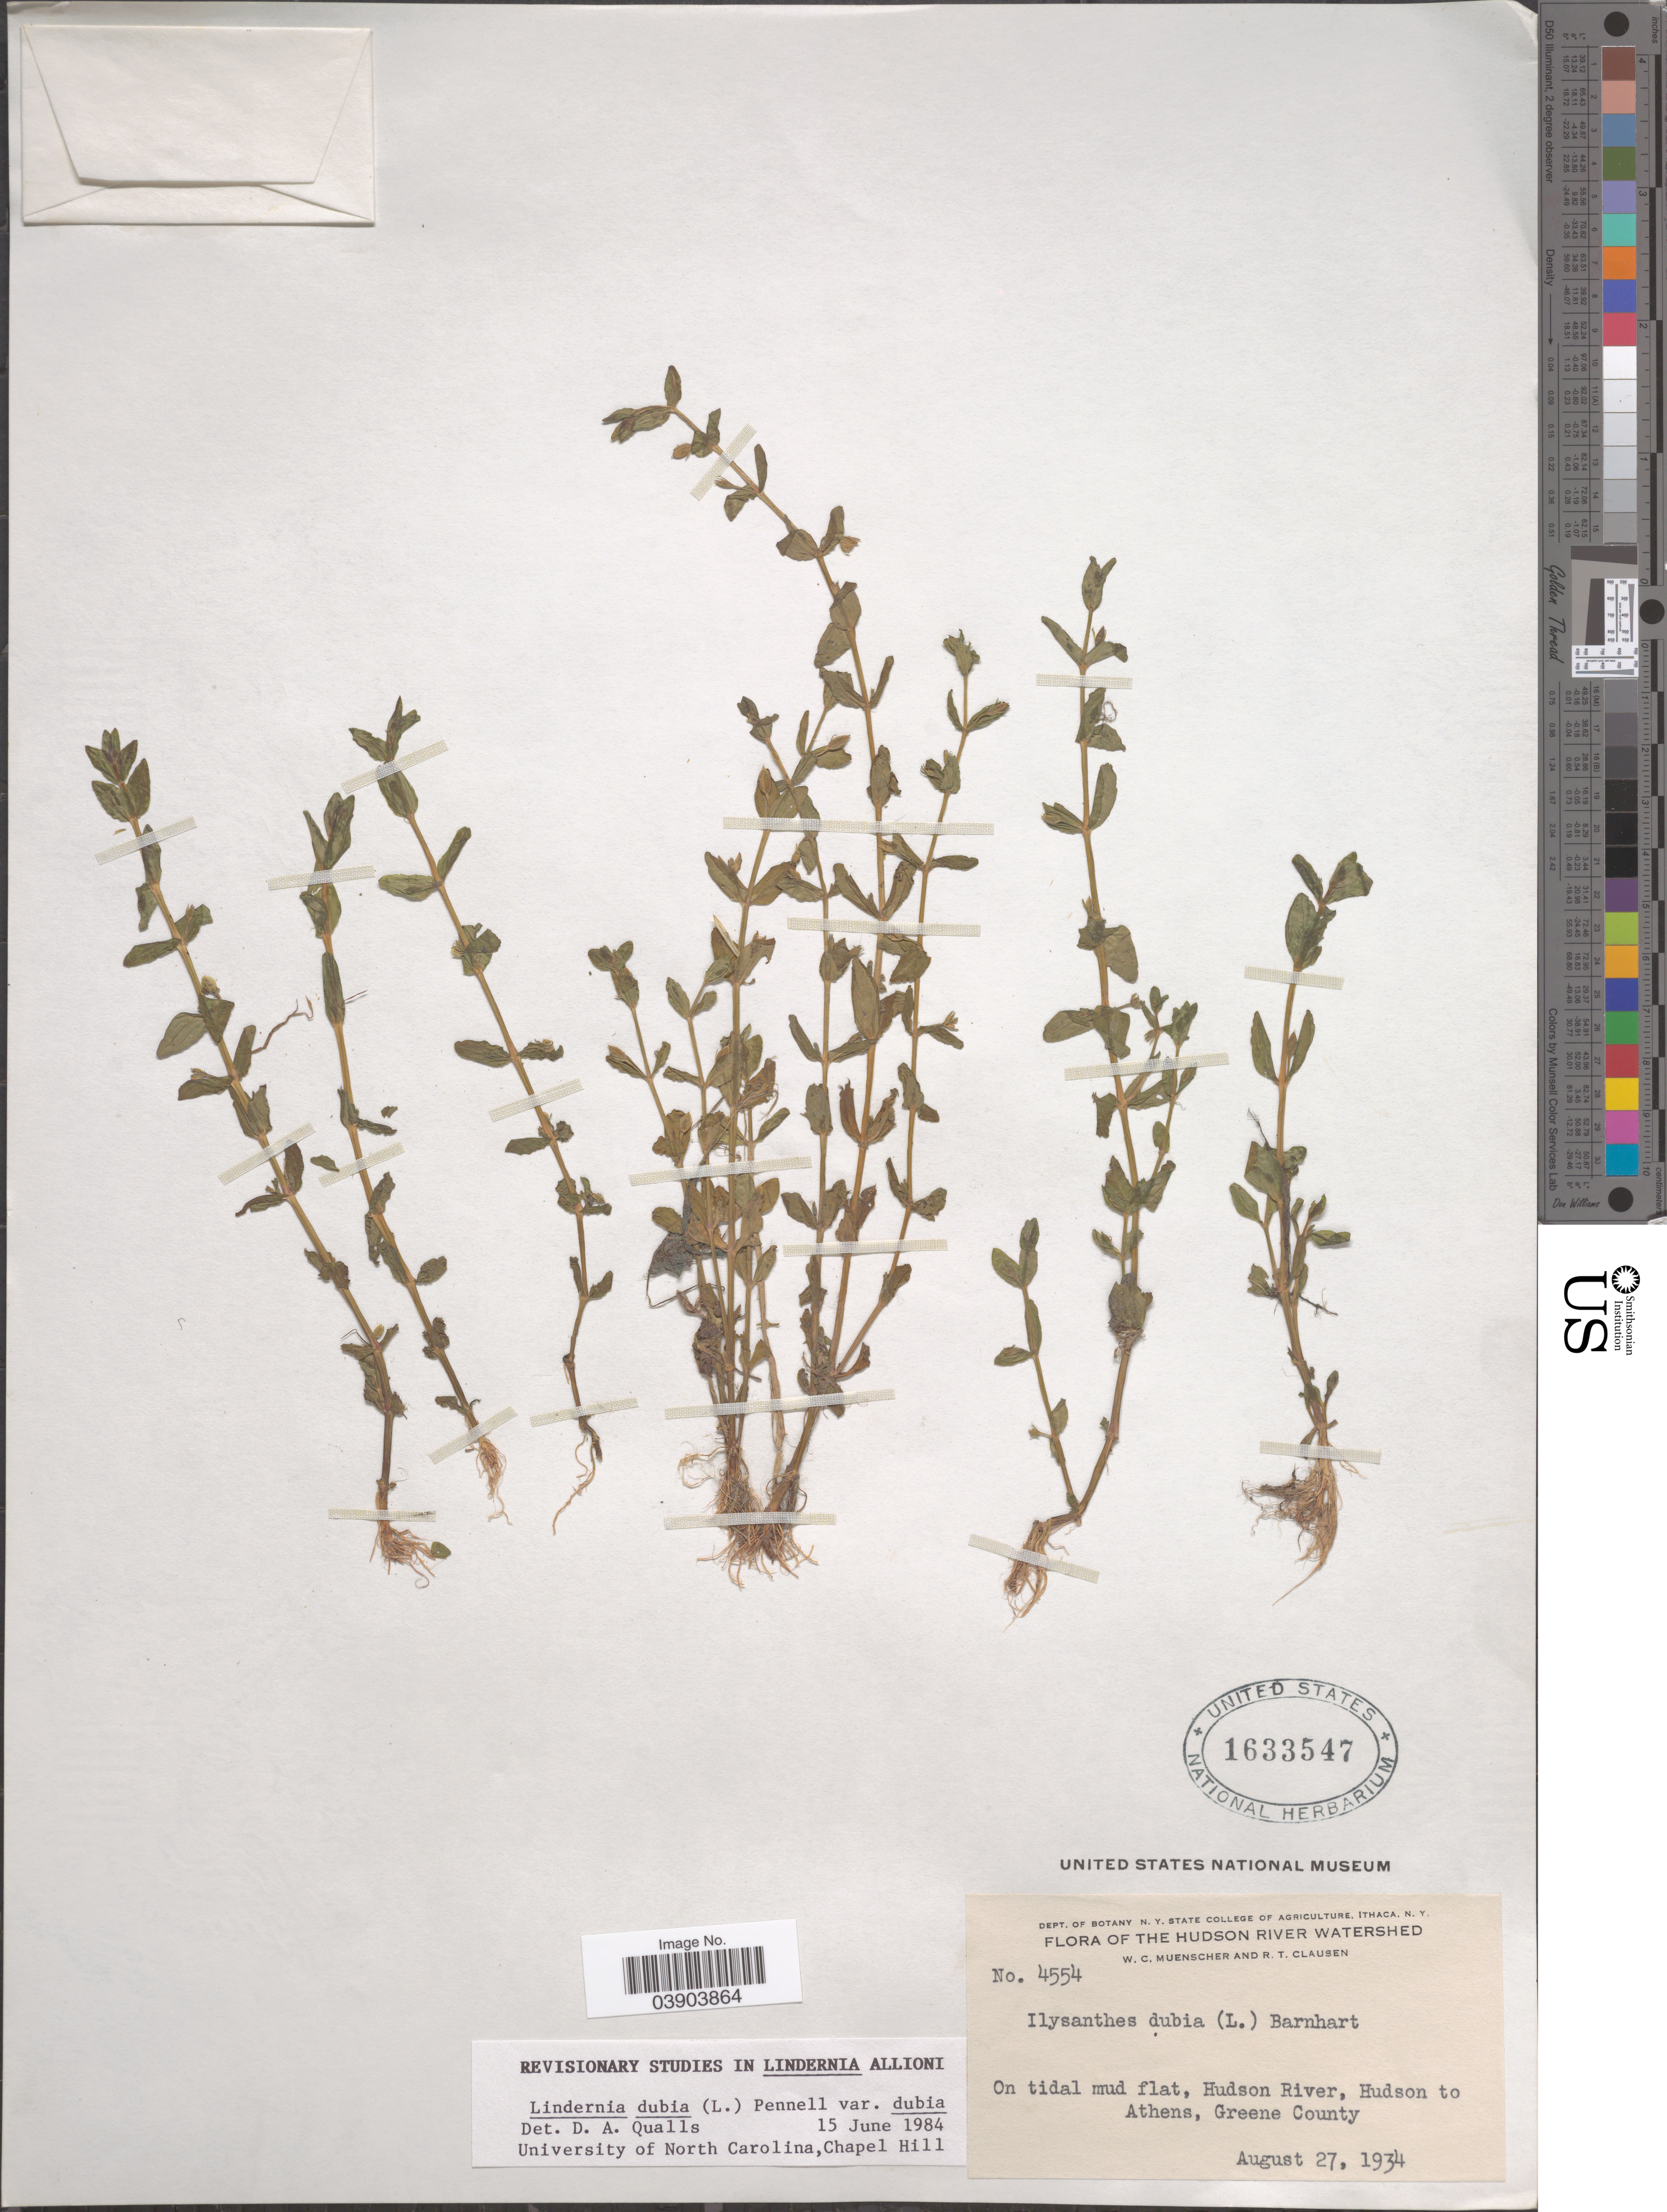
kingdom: Plantae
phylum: Tracheophyta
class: Magnoliopsida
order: Lamiales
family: Linderniaceae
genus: Lindernia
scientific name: Lindernia dubia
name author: (L.) Pennell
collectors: W. Muenscher & R. T. Clausen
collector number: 4554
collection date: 1934-08-27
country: United States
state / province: New York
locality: Hudson River Waterhsed. On tidal mud flat, Hudson River, Hudson to Athens, Green County.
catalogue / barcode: US 1633547